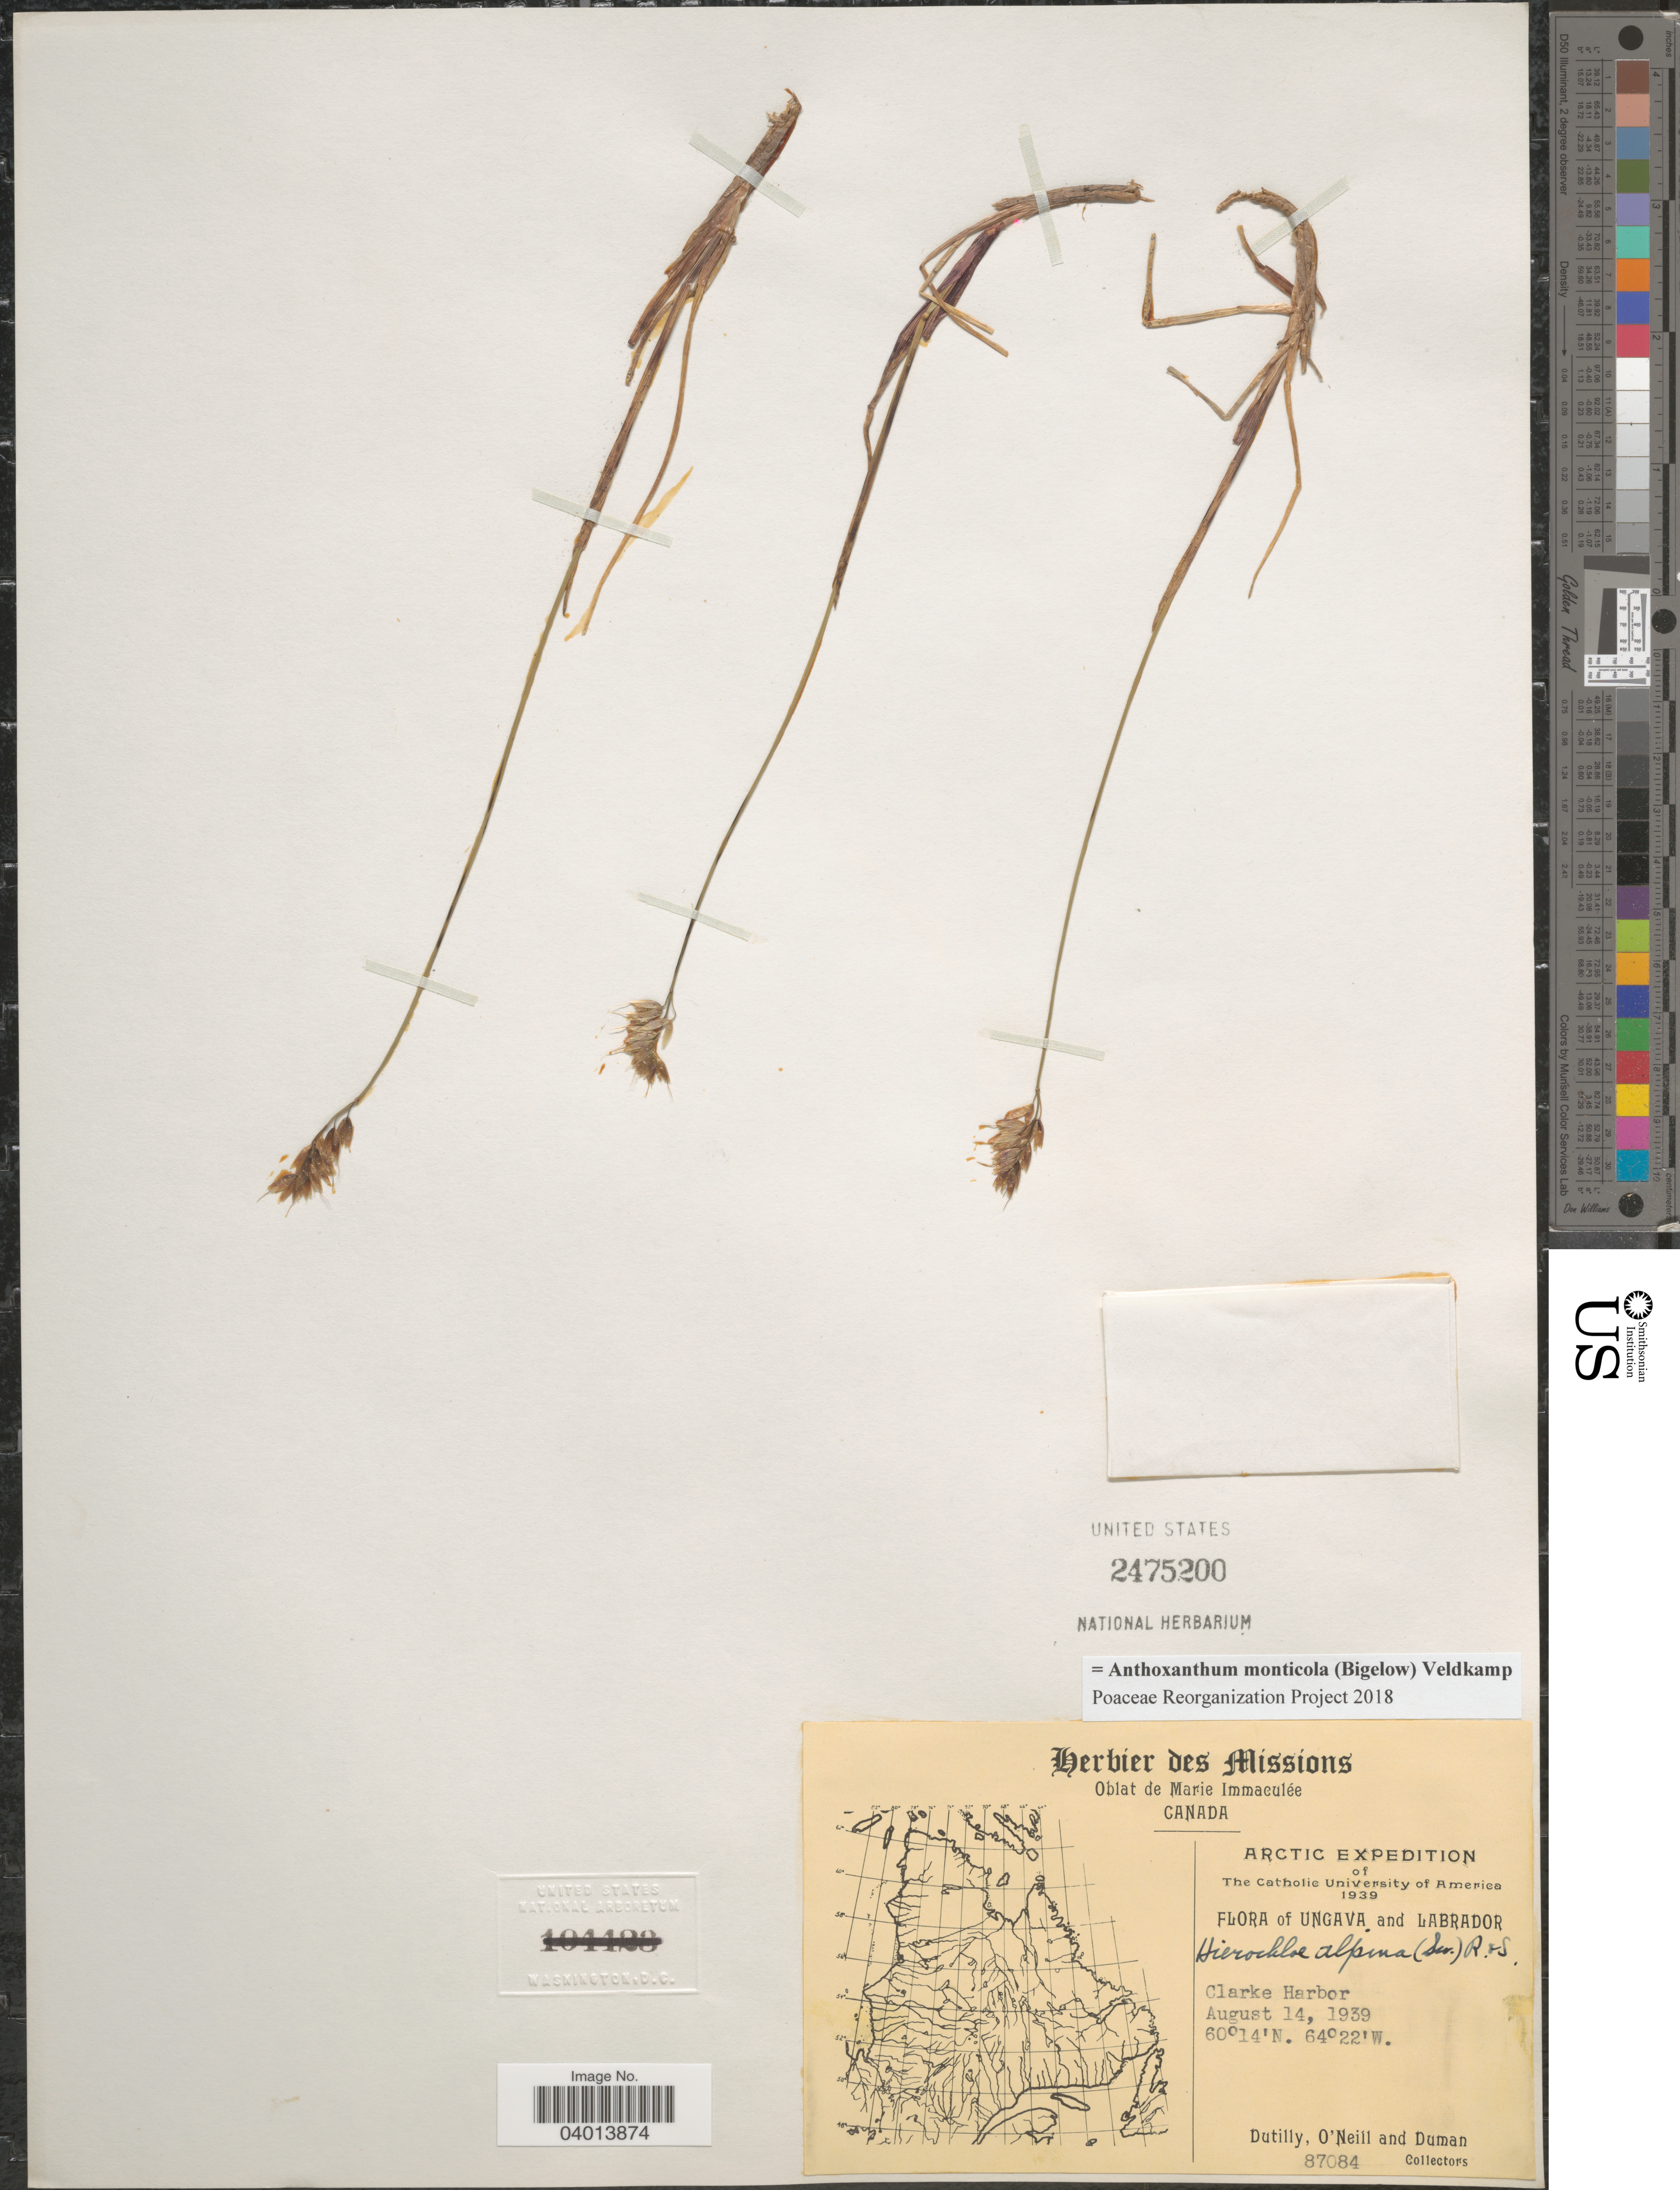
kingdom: Plantae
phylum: Tracheophyta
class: Liliopsida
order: Poales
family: Poaceae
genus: Anthoxanthum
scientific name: Anthoxanthum monticola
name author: (Bigelow) Veldkamp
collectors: -. Dutilly, -. O'Neill & -. Duman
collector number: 87084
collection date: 1939-08-14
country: Canada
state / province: Newfoundland and Labrador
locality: Ungava and Labrador. Clarke Harbor.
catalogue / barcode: US 2475200